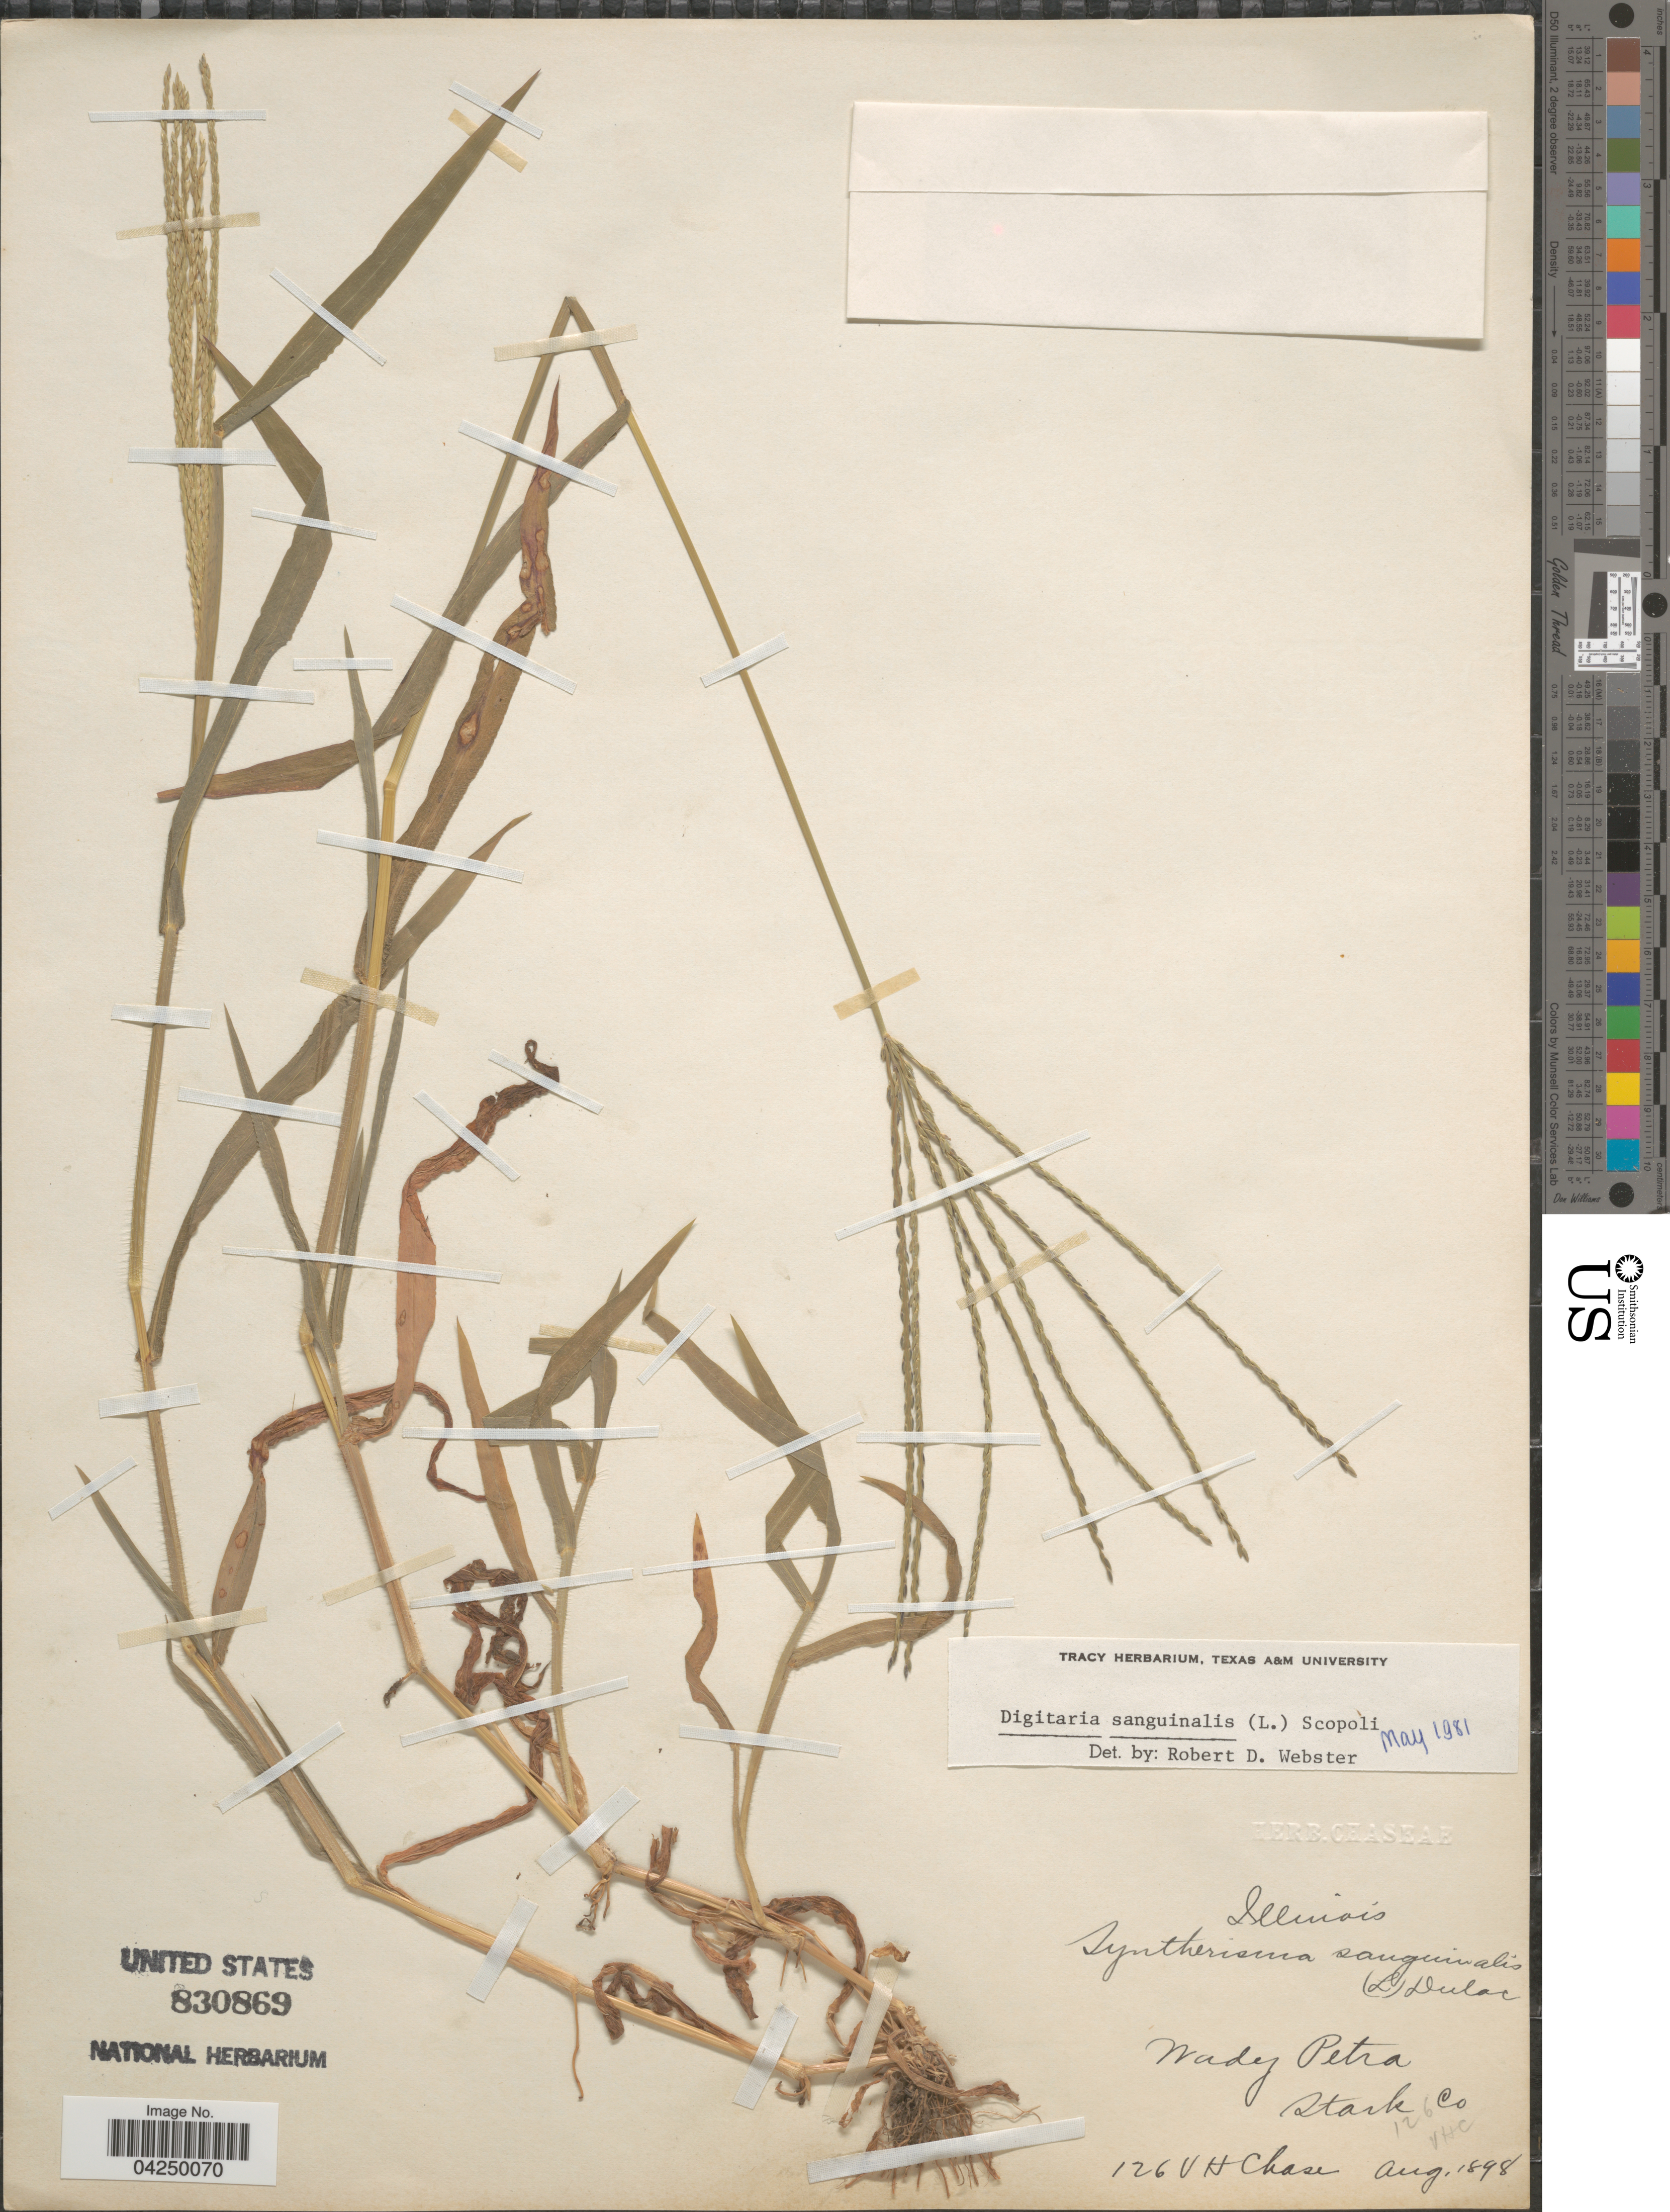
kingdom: Plantae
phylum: Tracheophyta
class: Liliopsida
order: Poales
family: Poaceae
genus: Digitaria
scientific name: Digitaria sanguinalis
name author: (L.) Scop.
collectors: V. H. Chase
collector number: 126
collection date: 1898-08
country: United States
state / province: Illinois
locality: Wady Petra. Stark Co.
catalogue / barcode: US 830869